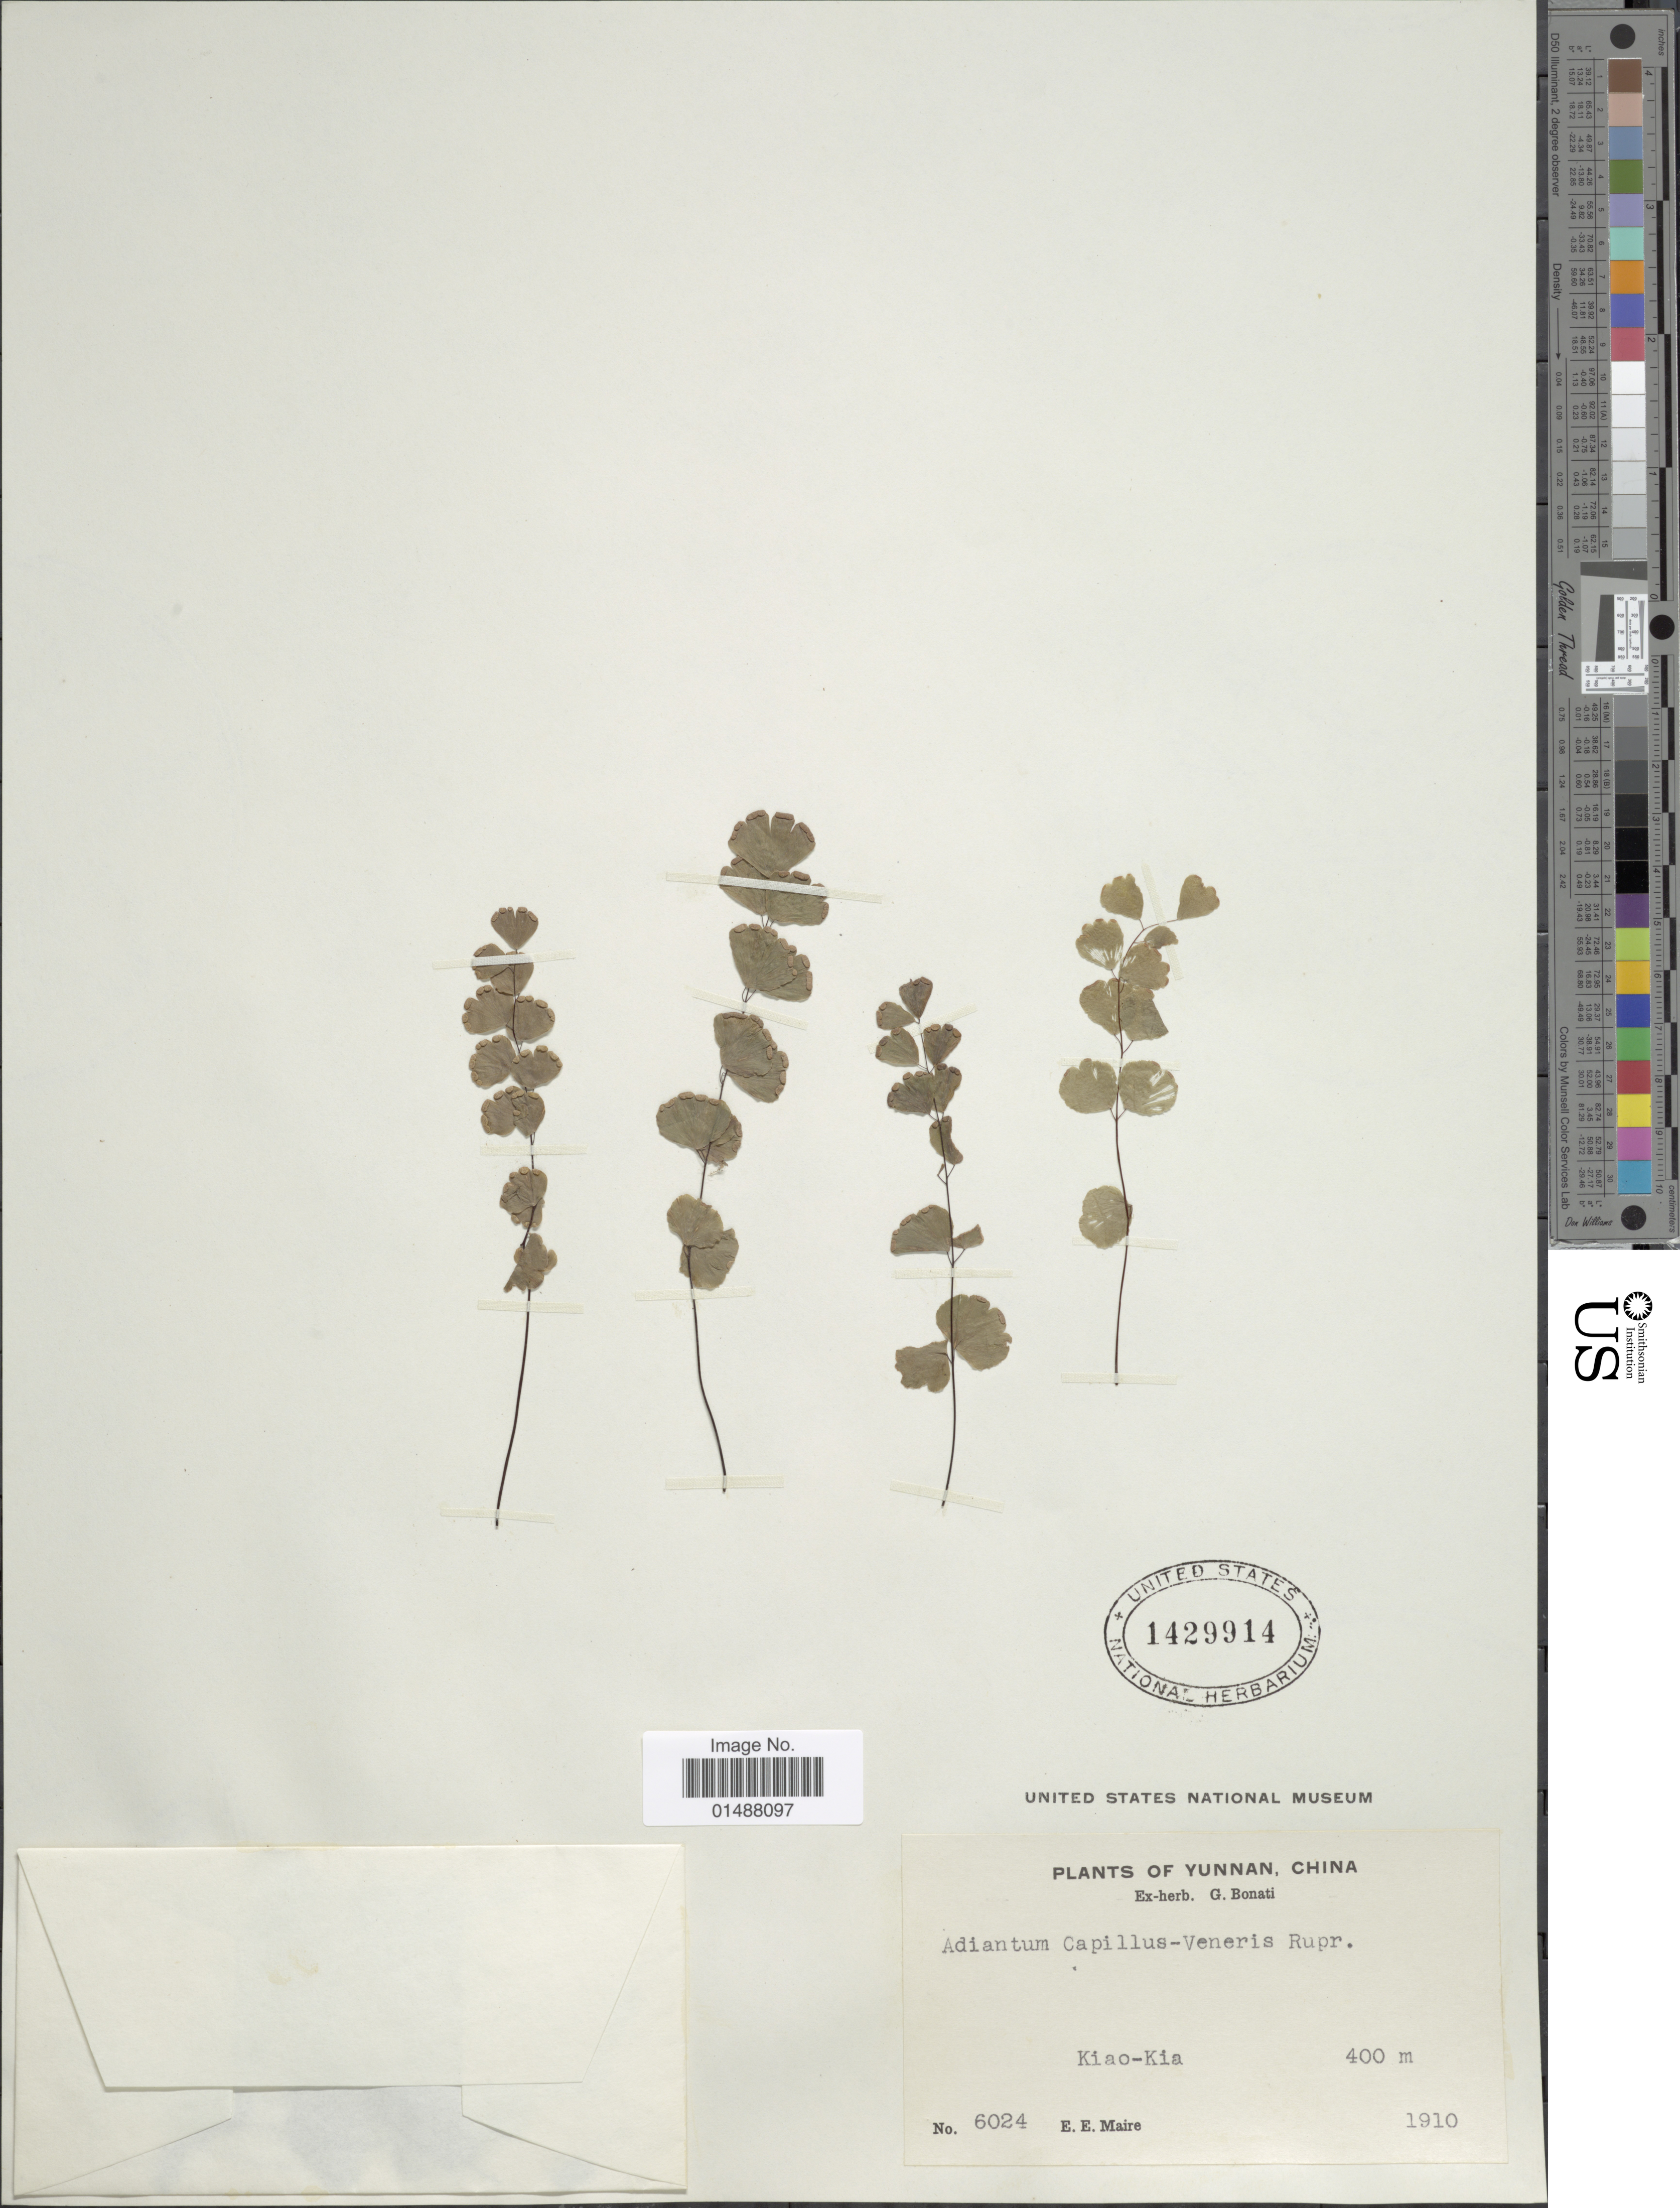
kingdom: Plantae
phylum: Tracheophyta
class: Polypodiopsida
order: Polypodiales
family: Pteridaceae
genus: Adiantum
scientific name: Adiantum capillus-veneris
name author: L.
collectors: E. E. Maire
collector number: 6024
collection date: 1910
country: China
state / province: Yunnan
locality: Kiao-Kia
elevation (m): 400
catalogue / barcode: US 1429914